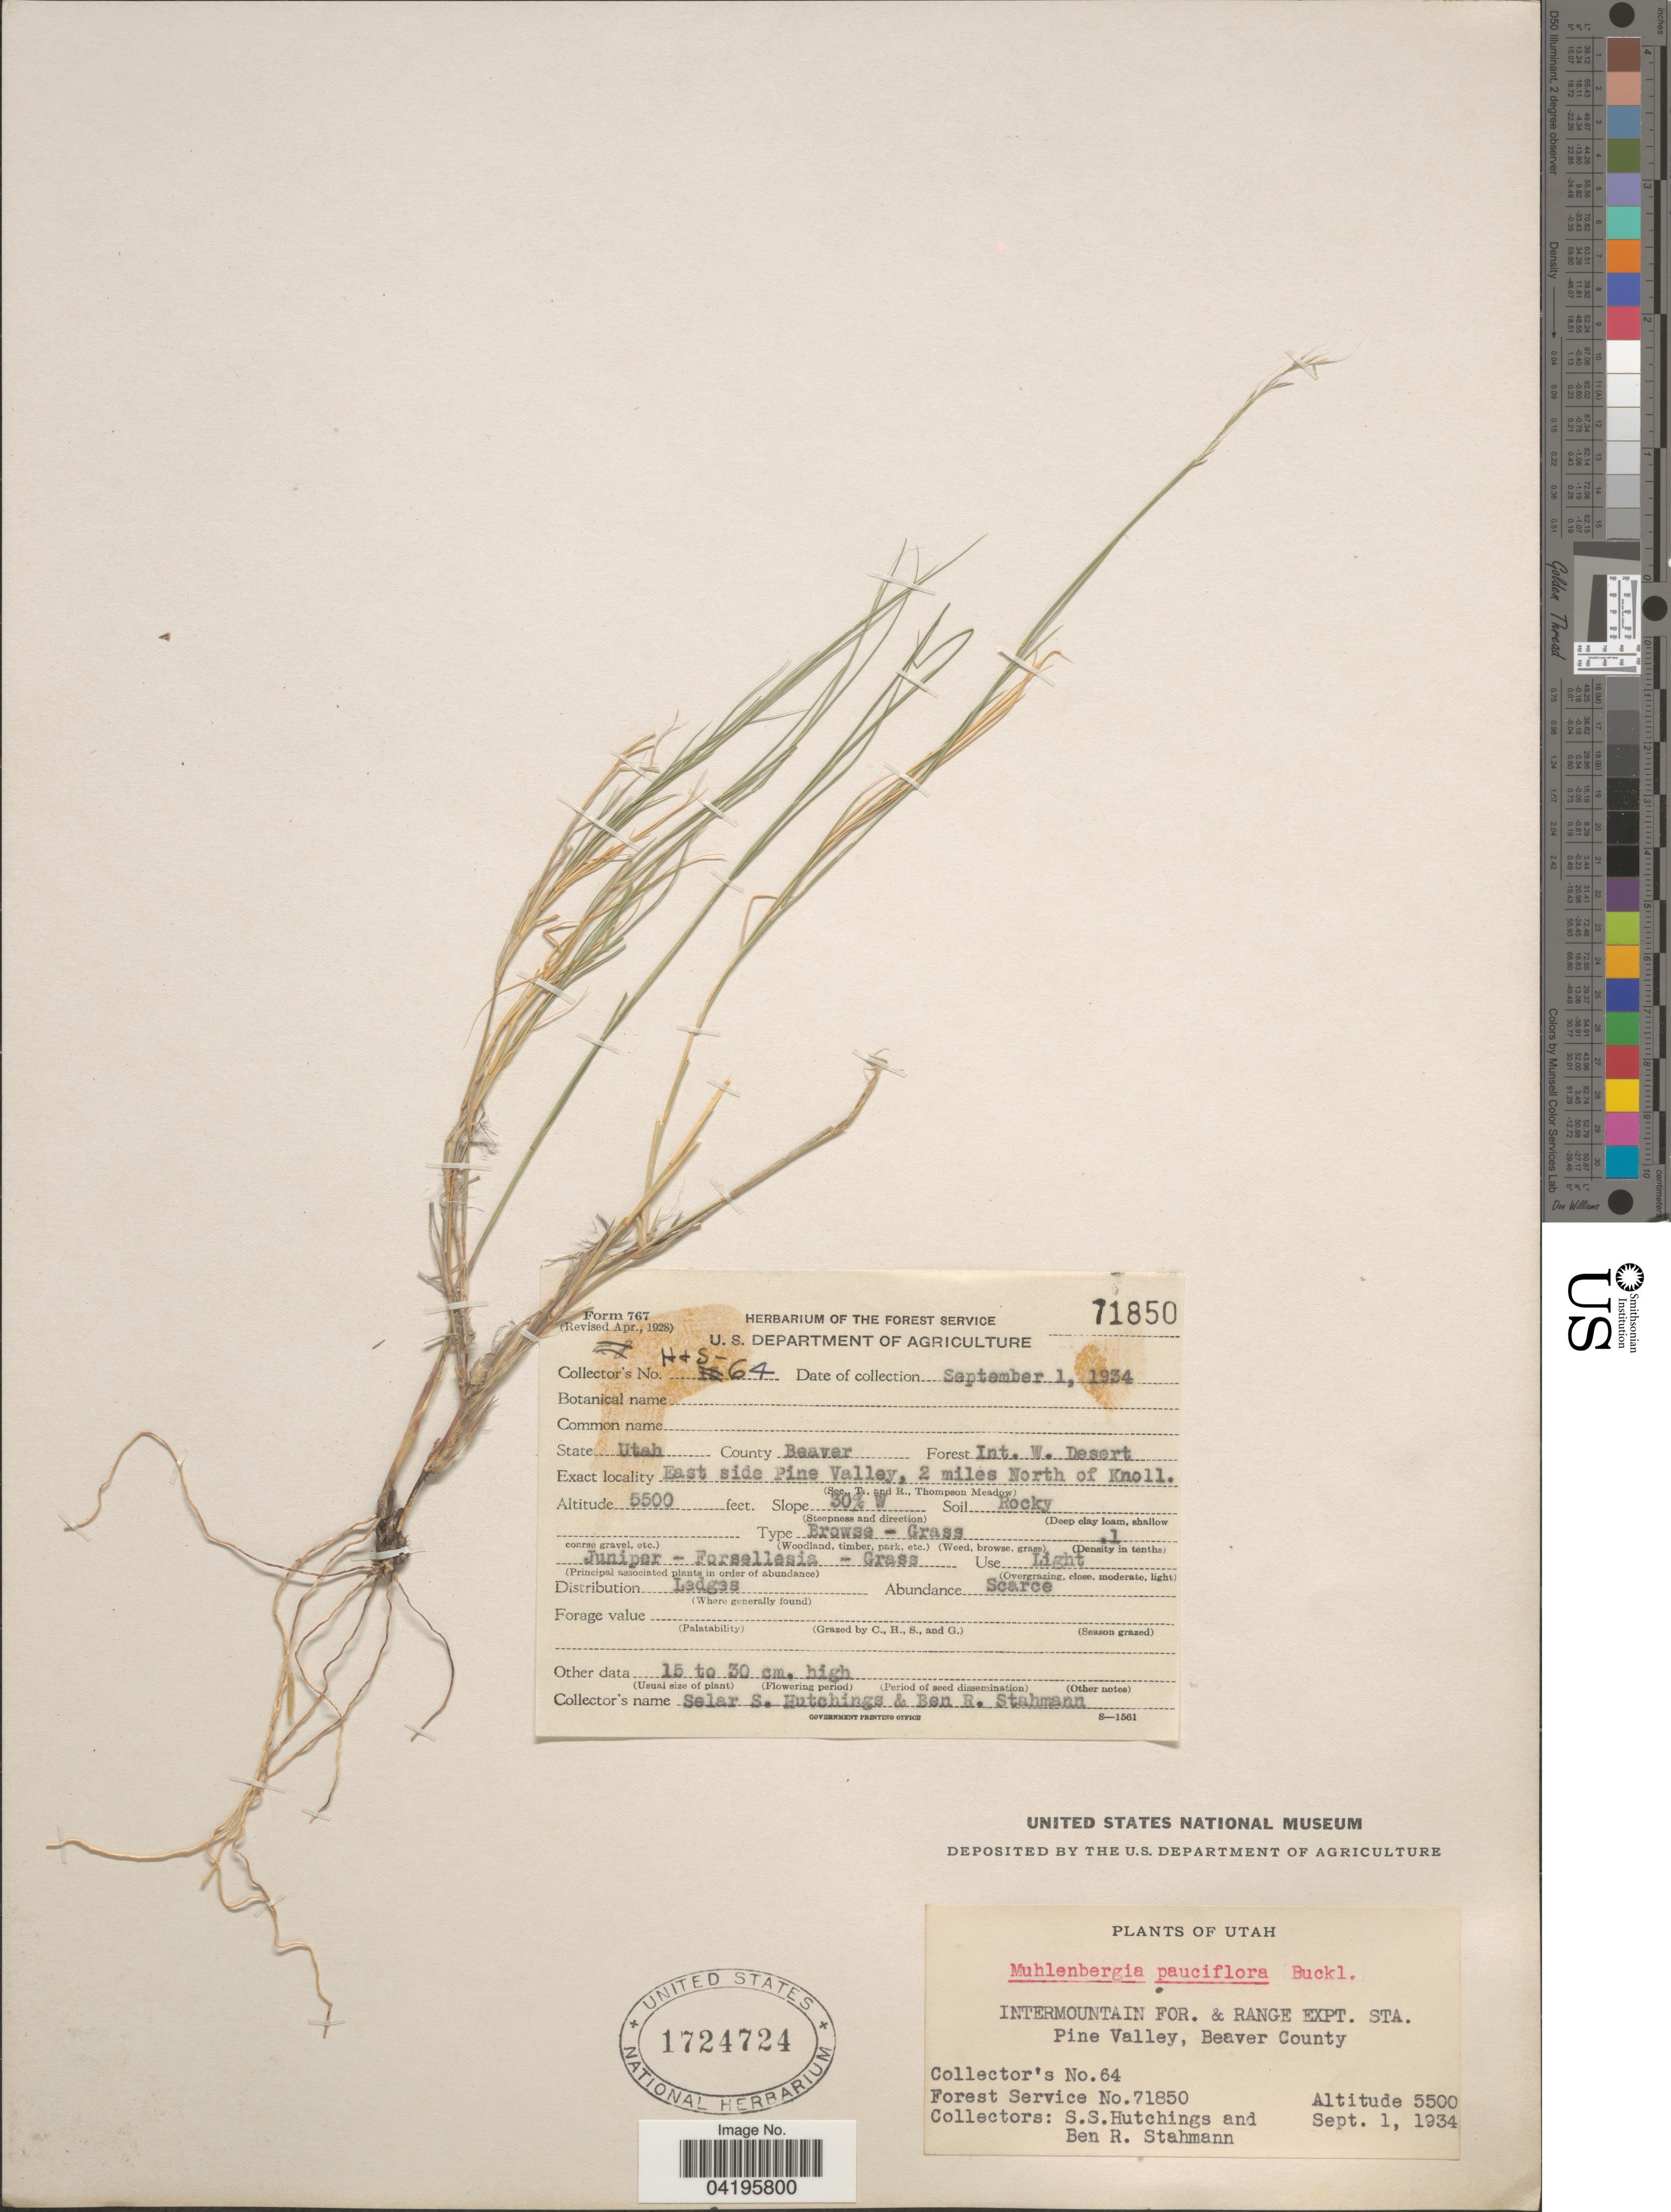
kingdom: Plantae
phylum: Tracheophyta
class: Liliopsida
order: Poales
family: Poaceae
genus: Muhlenbergia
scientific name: Muhlenbergia pauciflora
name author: Buckley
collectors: S. Hutchings & B. Stahmann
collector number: H+S-64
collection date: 1934-09-01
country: United States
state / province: Utah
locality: County Beaver. Forest Int. W. Desert. East side Pine Valley, 2 miles North of Knoll. Slope 30% W. Intermountain For. & Range Expt. Sta.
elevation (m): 1676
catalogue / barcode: US 1724724